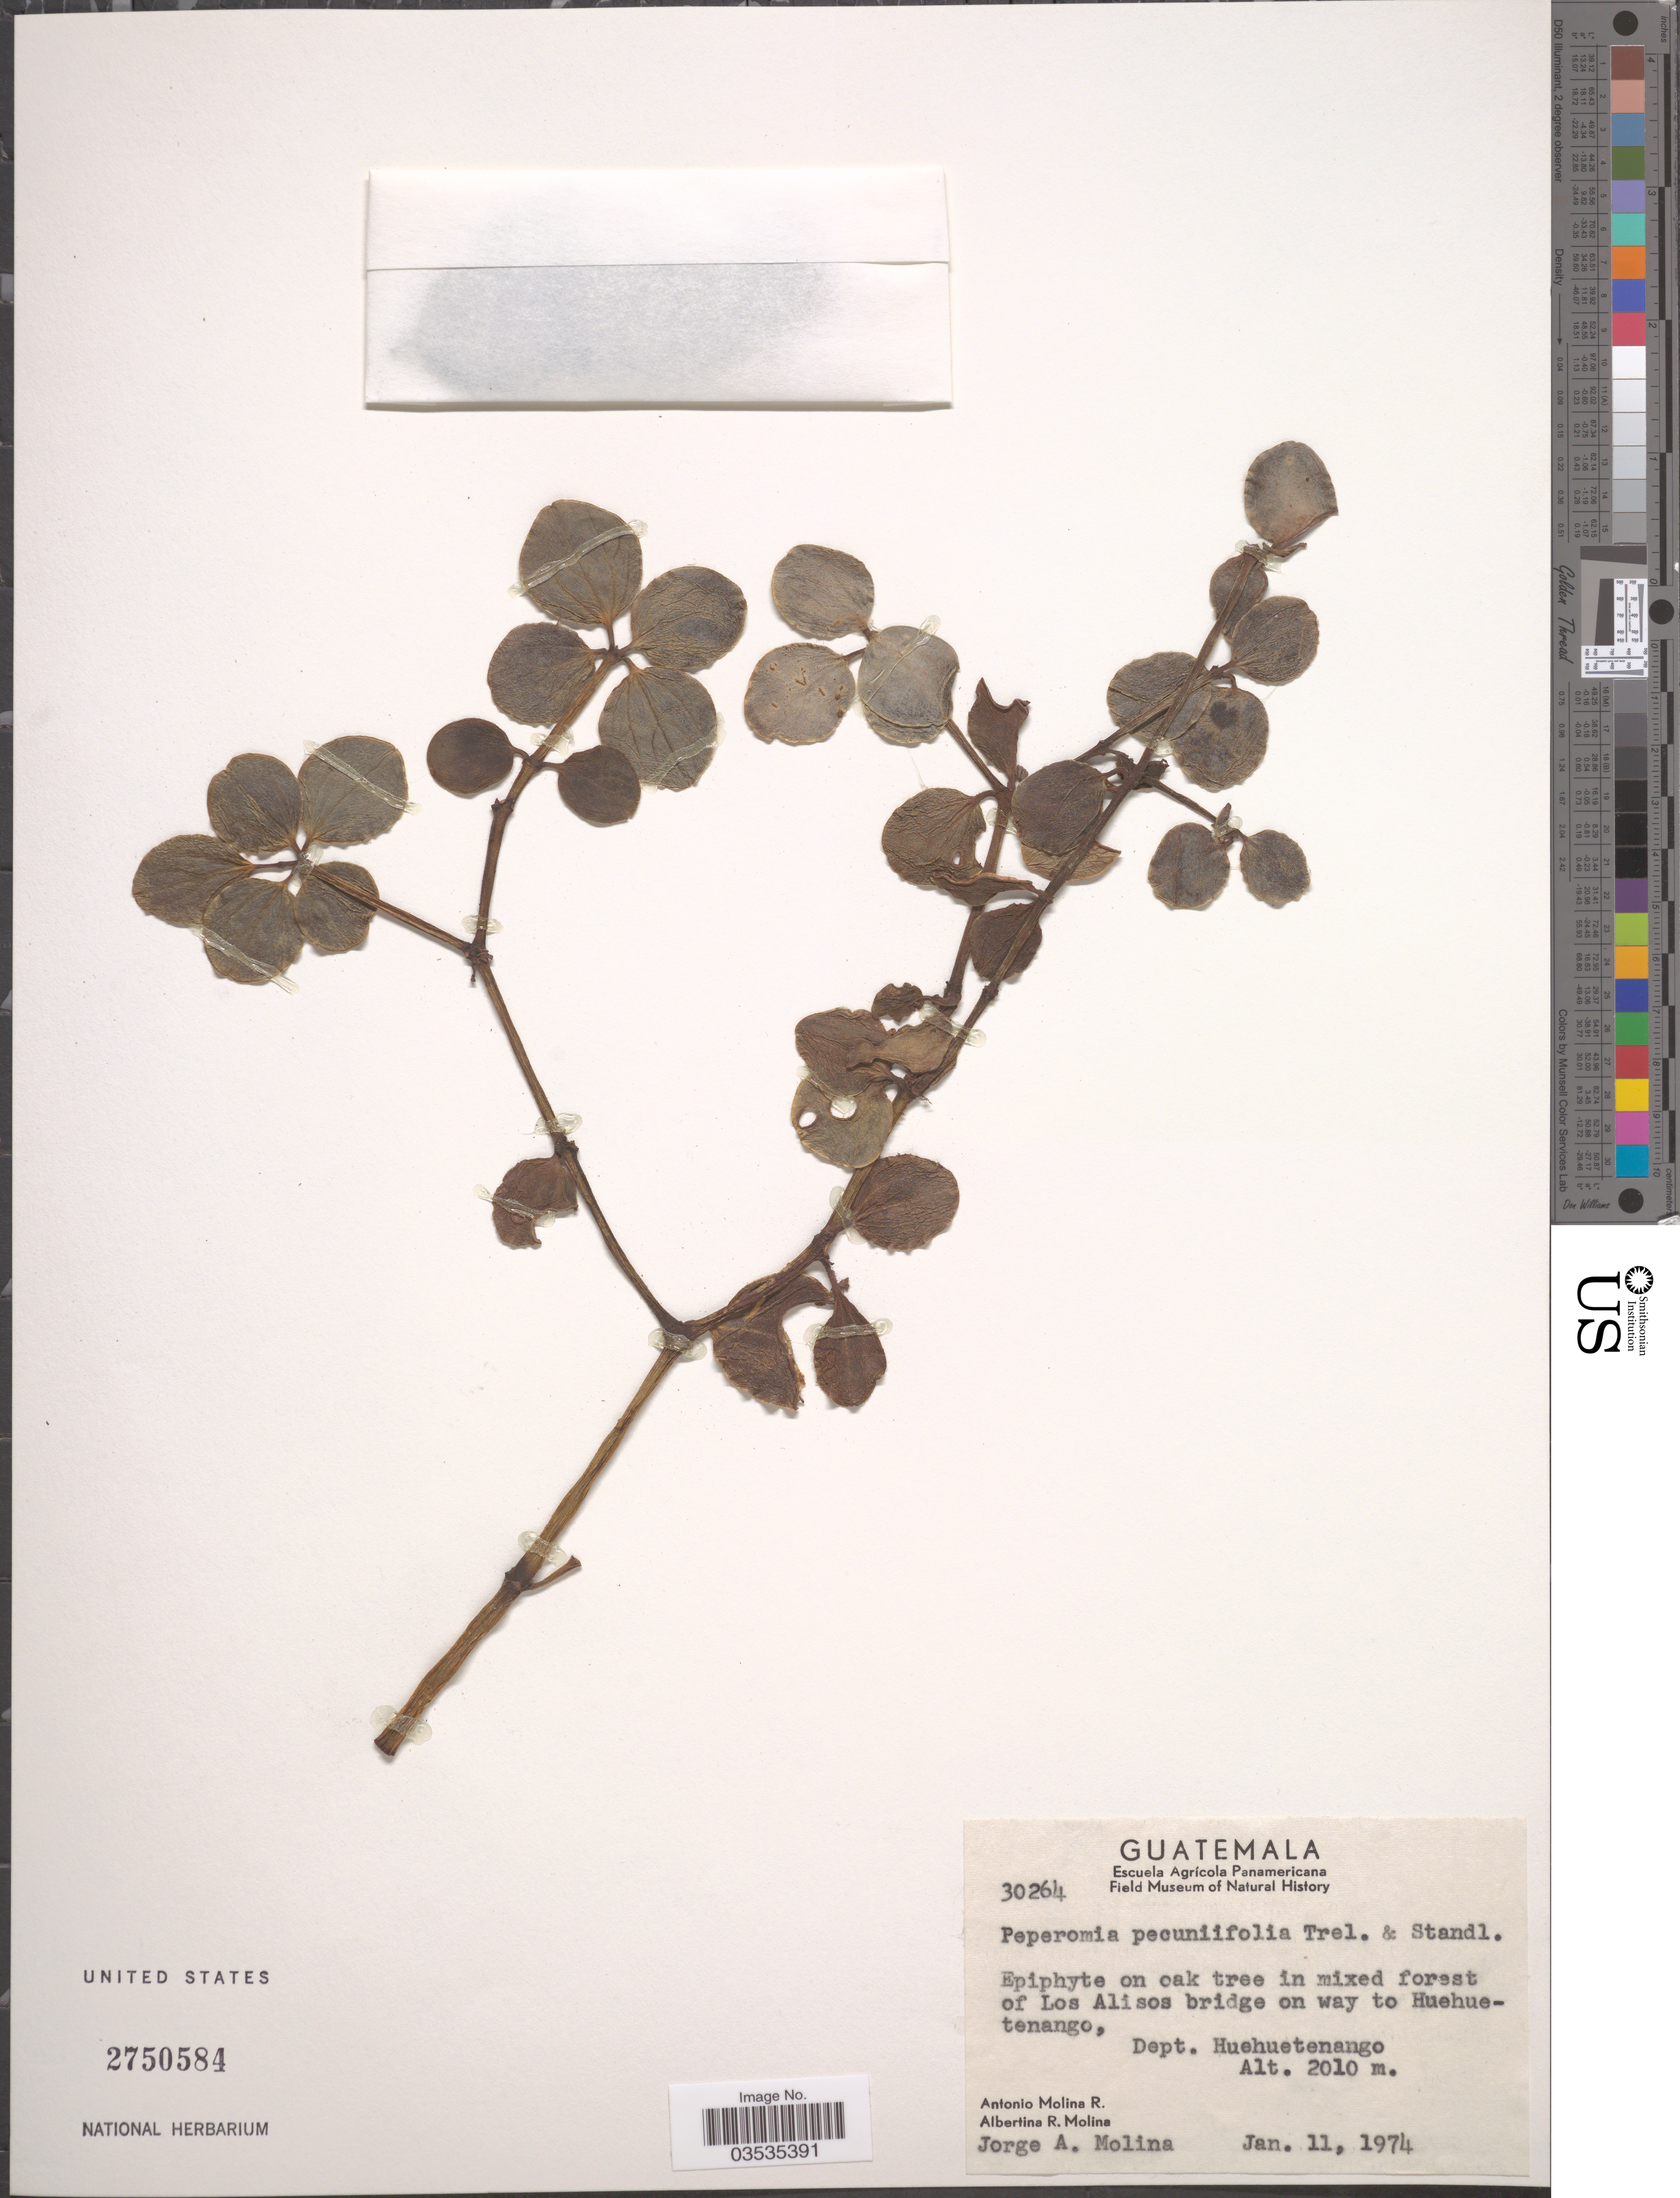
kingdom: Plantae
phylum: Tracheophyta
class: Magnoliopsida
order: Piperales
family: Piperaceae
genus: Peperomia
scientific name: Peperomia pecuniifolia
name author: Trel. & Standl.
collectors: A. Molina R., A. R. Molina & J. A. Molina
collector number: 30264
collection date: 1974-01-11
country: Guatemala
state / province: Huehuetenango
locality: Epiphyte on oak tree in mixed forest of Los Alisos bridge on way to Huehuetenango, Dept. Huehuetenango.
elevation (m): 2010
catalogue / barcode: US 2750584